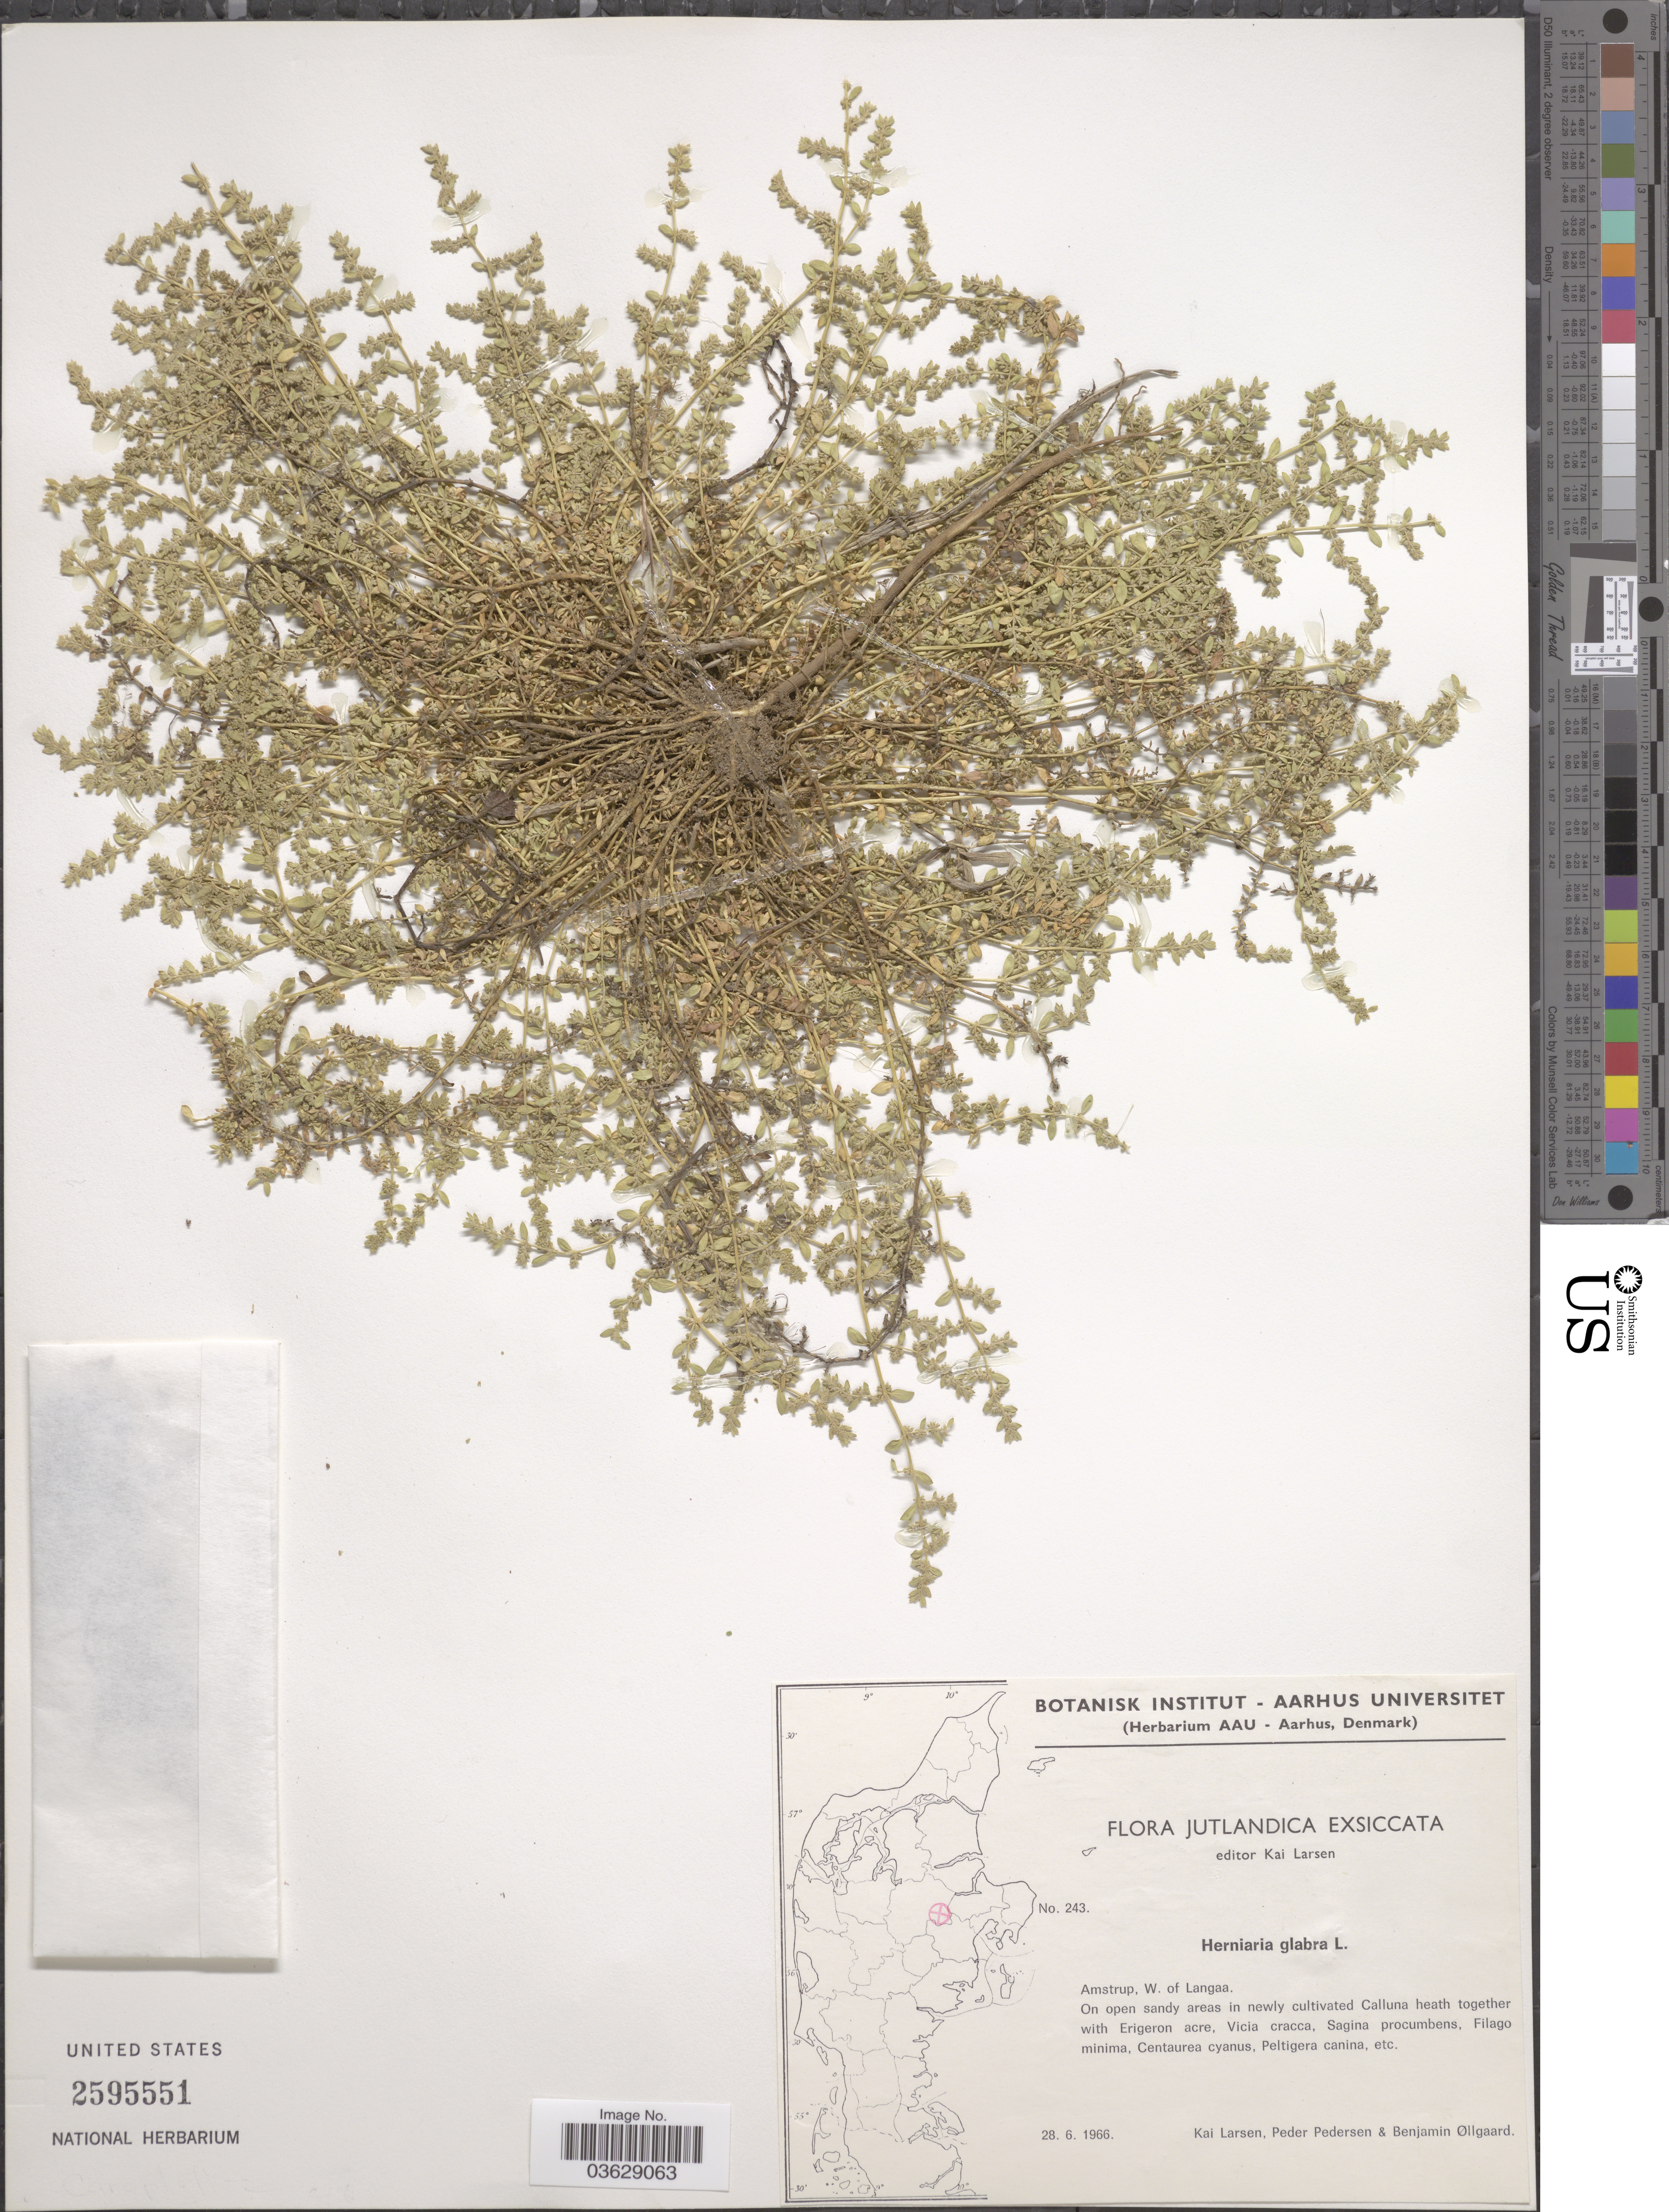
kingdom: Plantae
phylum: Tracheophyta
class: Magnoliopsida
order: Caryophyllales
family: Caryophyllaceae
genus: Herniaria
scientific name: Herniaria glabra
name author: L.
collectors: K. Larsen, P. Pedersen & B. Øllgaard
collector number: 243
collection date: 1966-06-28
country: Denmark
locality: Jutlandica. Amstrup, W. of Langaa.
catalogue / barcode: US 2595551